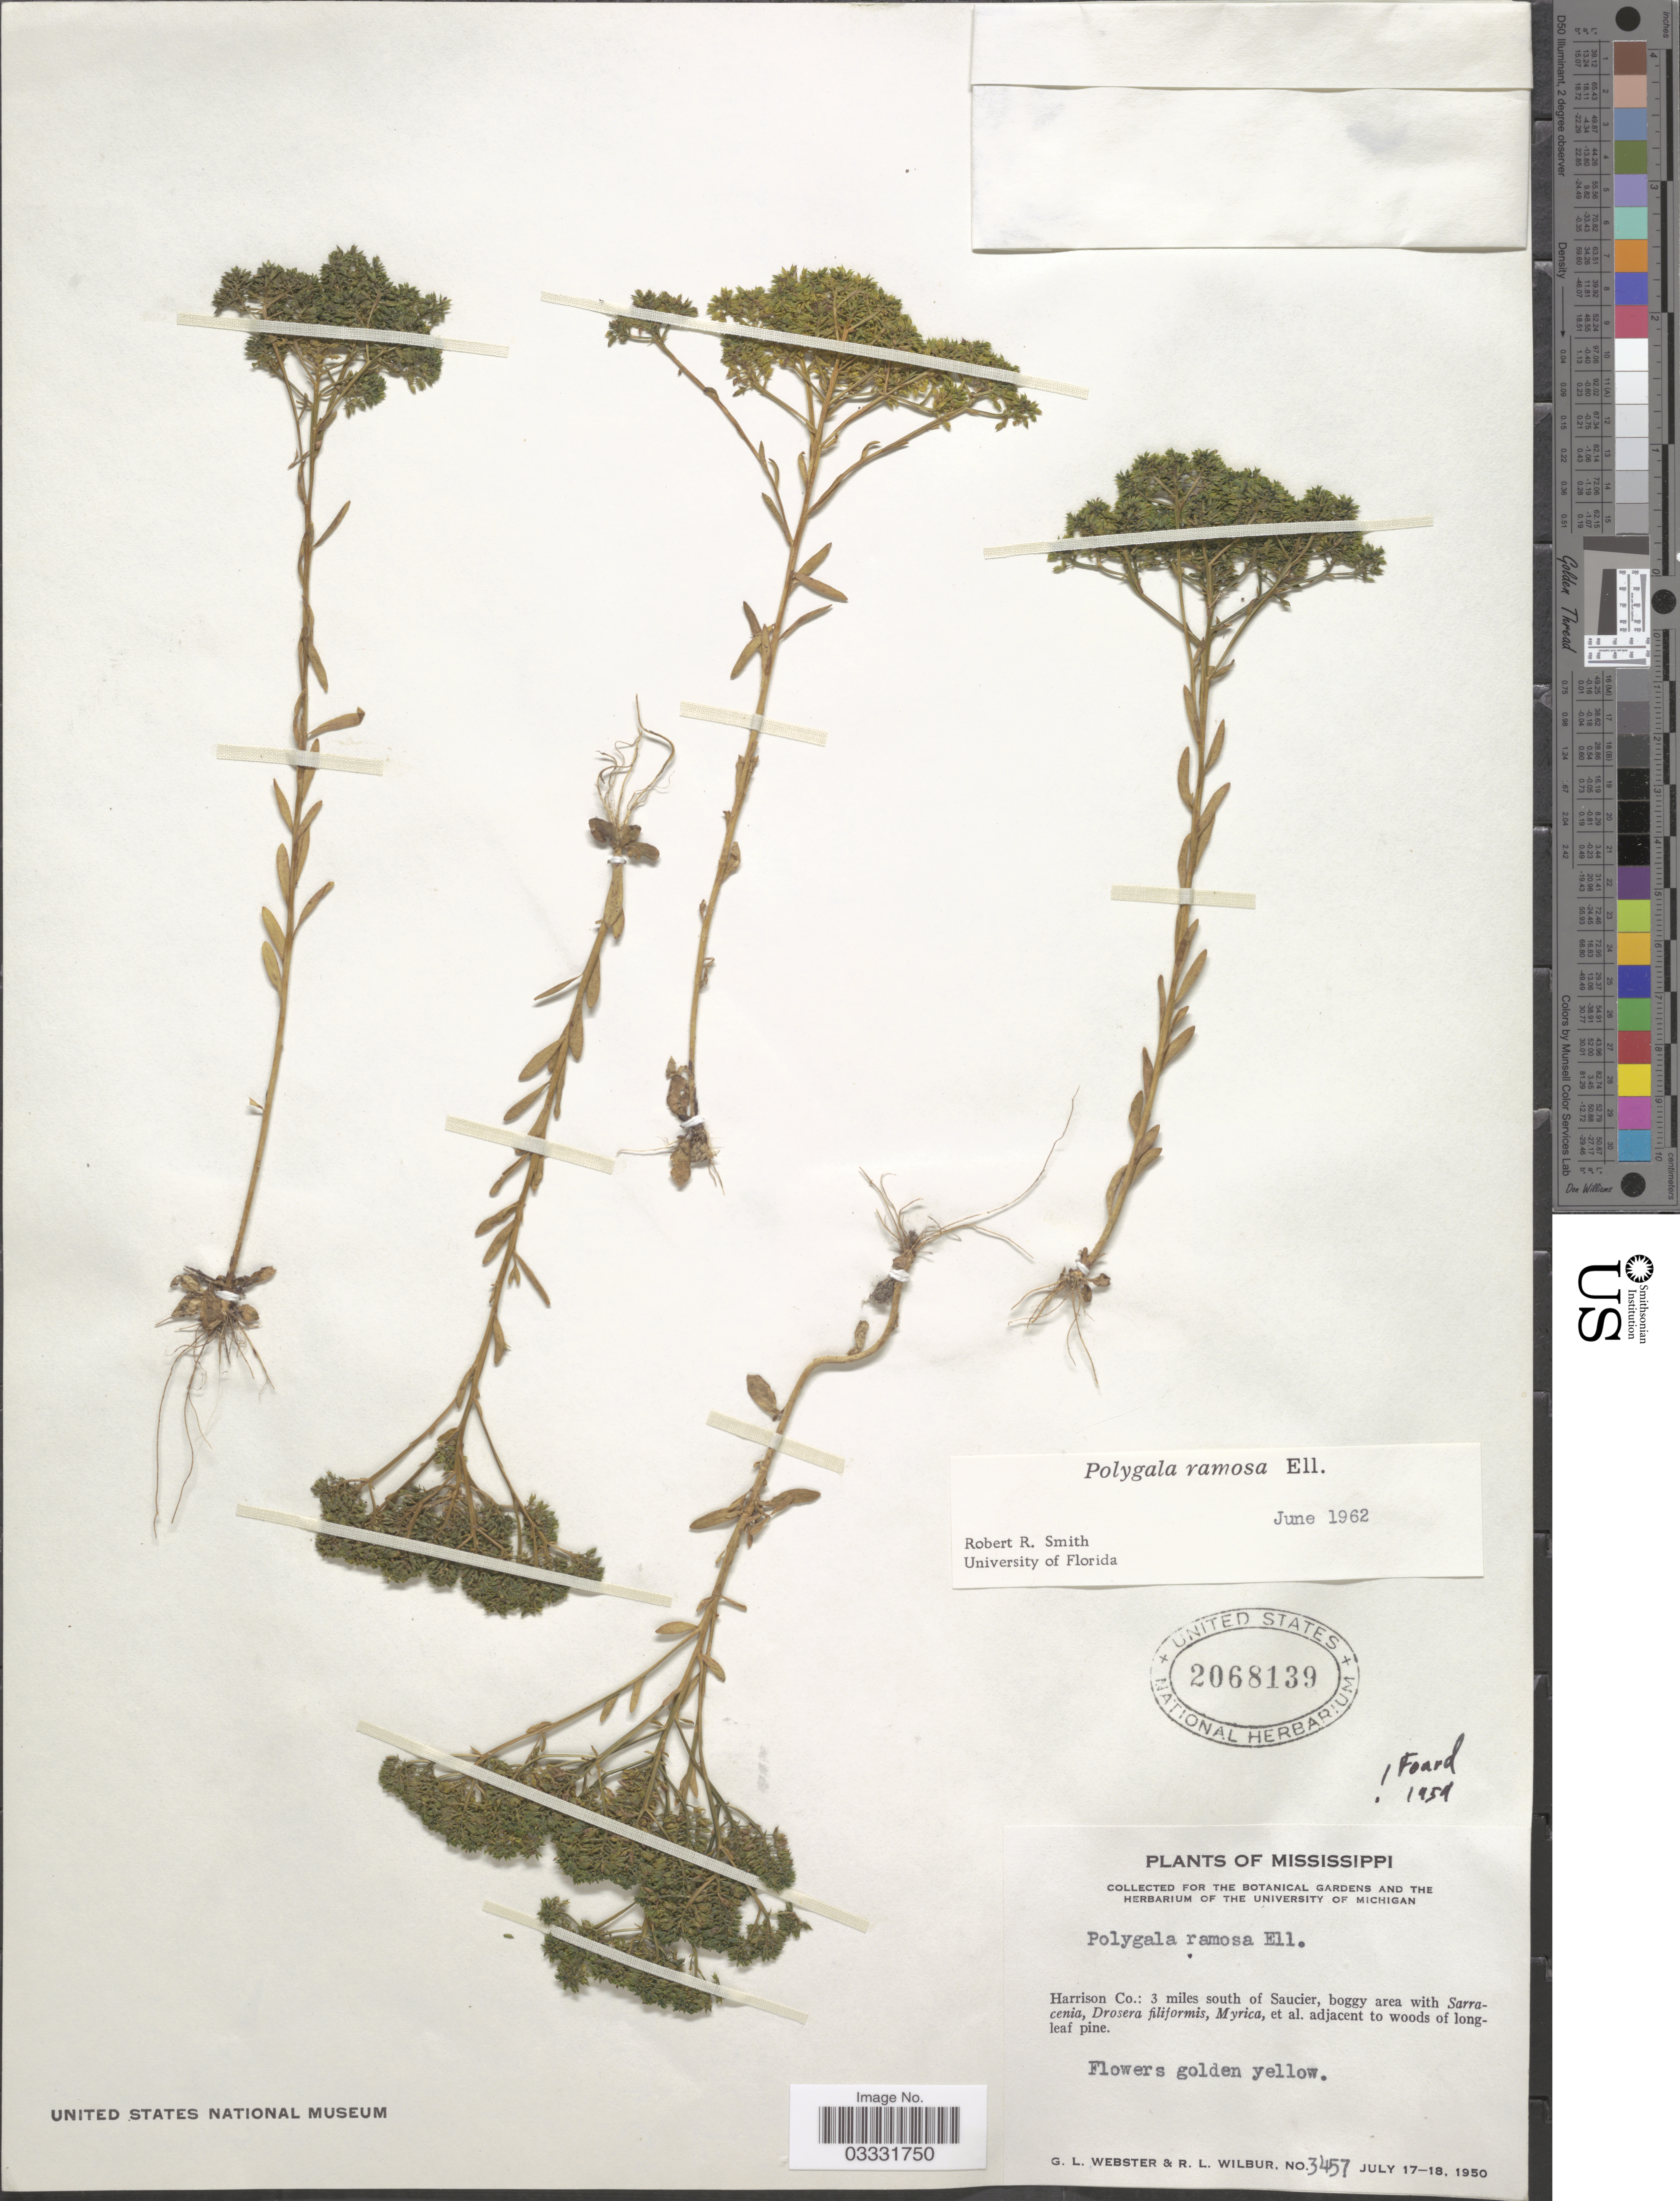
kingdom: Plantae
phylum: Tracheophyta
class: Magnoliopsida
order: Fabales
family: Polygalaceae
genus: Polygala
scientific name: Polygala ramosa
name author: Elliott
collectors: G. L. Webster & R. L. Wilbur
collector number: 3457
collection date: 1950-07-17/1950-07-18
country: United States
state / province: Mississippi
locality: Harrison Co.: 3 miles south of Saucier, boggy area.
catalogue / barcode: US 2068139